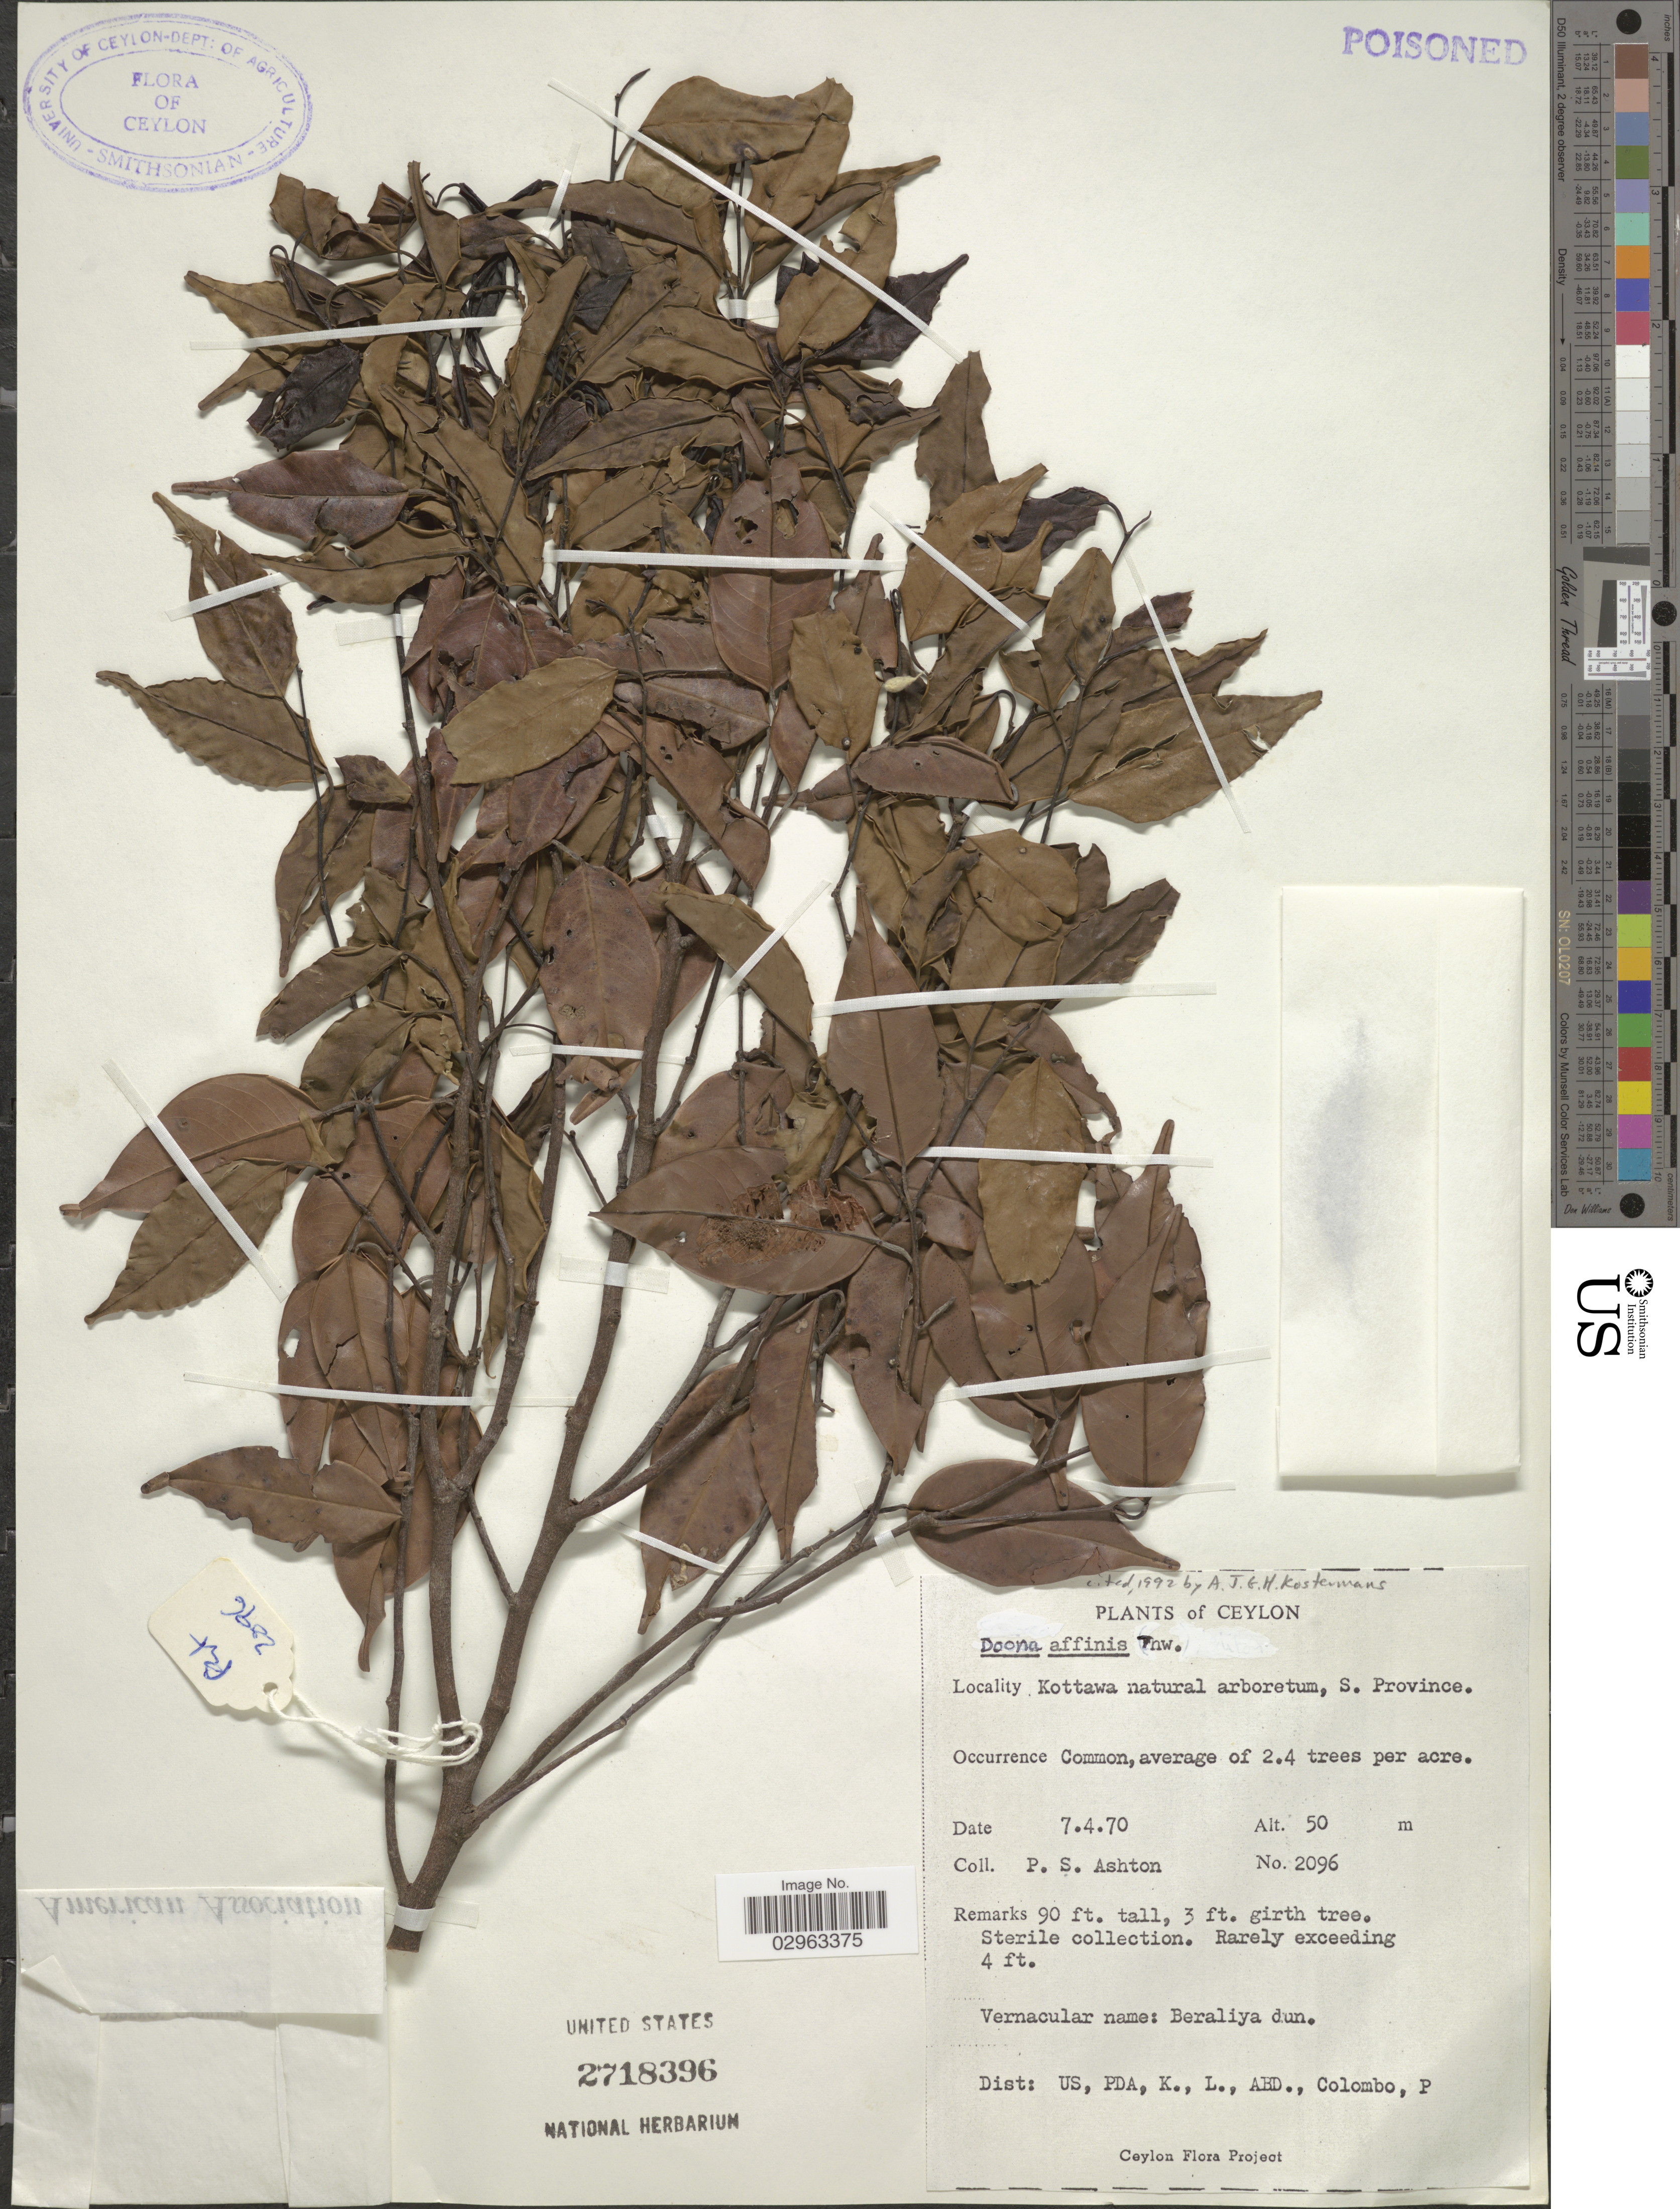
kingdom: Plantae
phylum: Tracheophyta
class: Magnoliopsida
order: Malvales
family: Dipterocarpaceae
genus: Doona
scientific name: Doona affinis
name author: Thwaites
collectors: P. S. Ashton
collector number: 2096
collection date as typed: Transcribed d/m/y: 7/4/70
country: Sri Lanka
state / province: Southern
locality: Ceylon, Kottawa natural arboretum, S. Province.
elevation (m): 50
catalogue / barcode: US 2718396